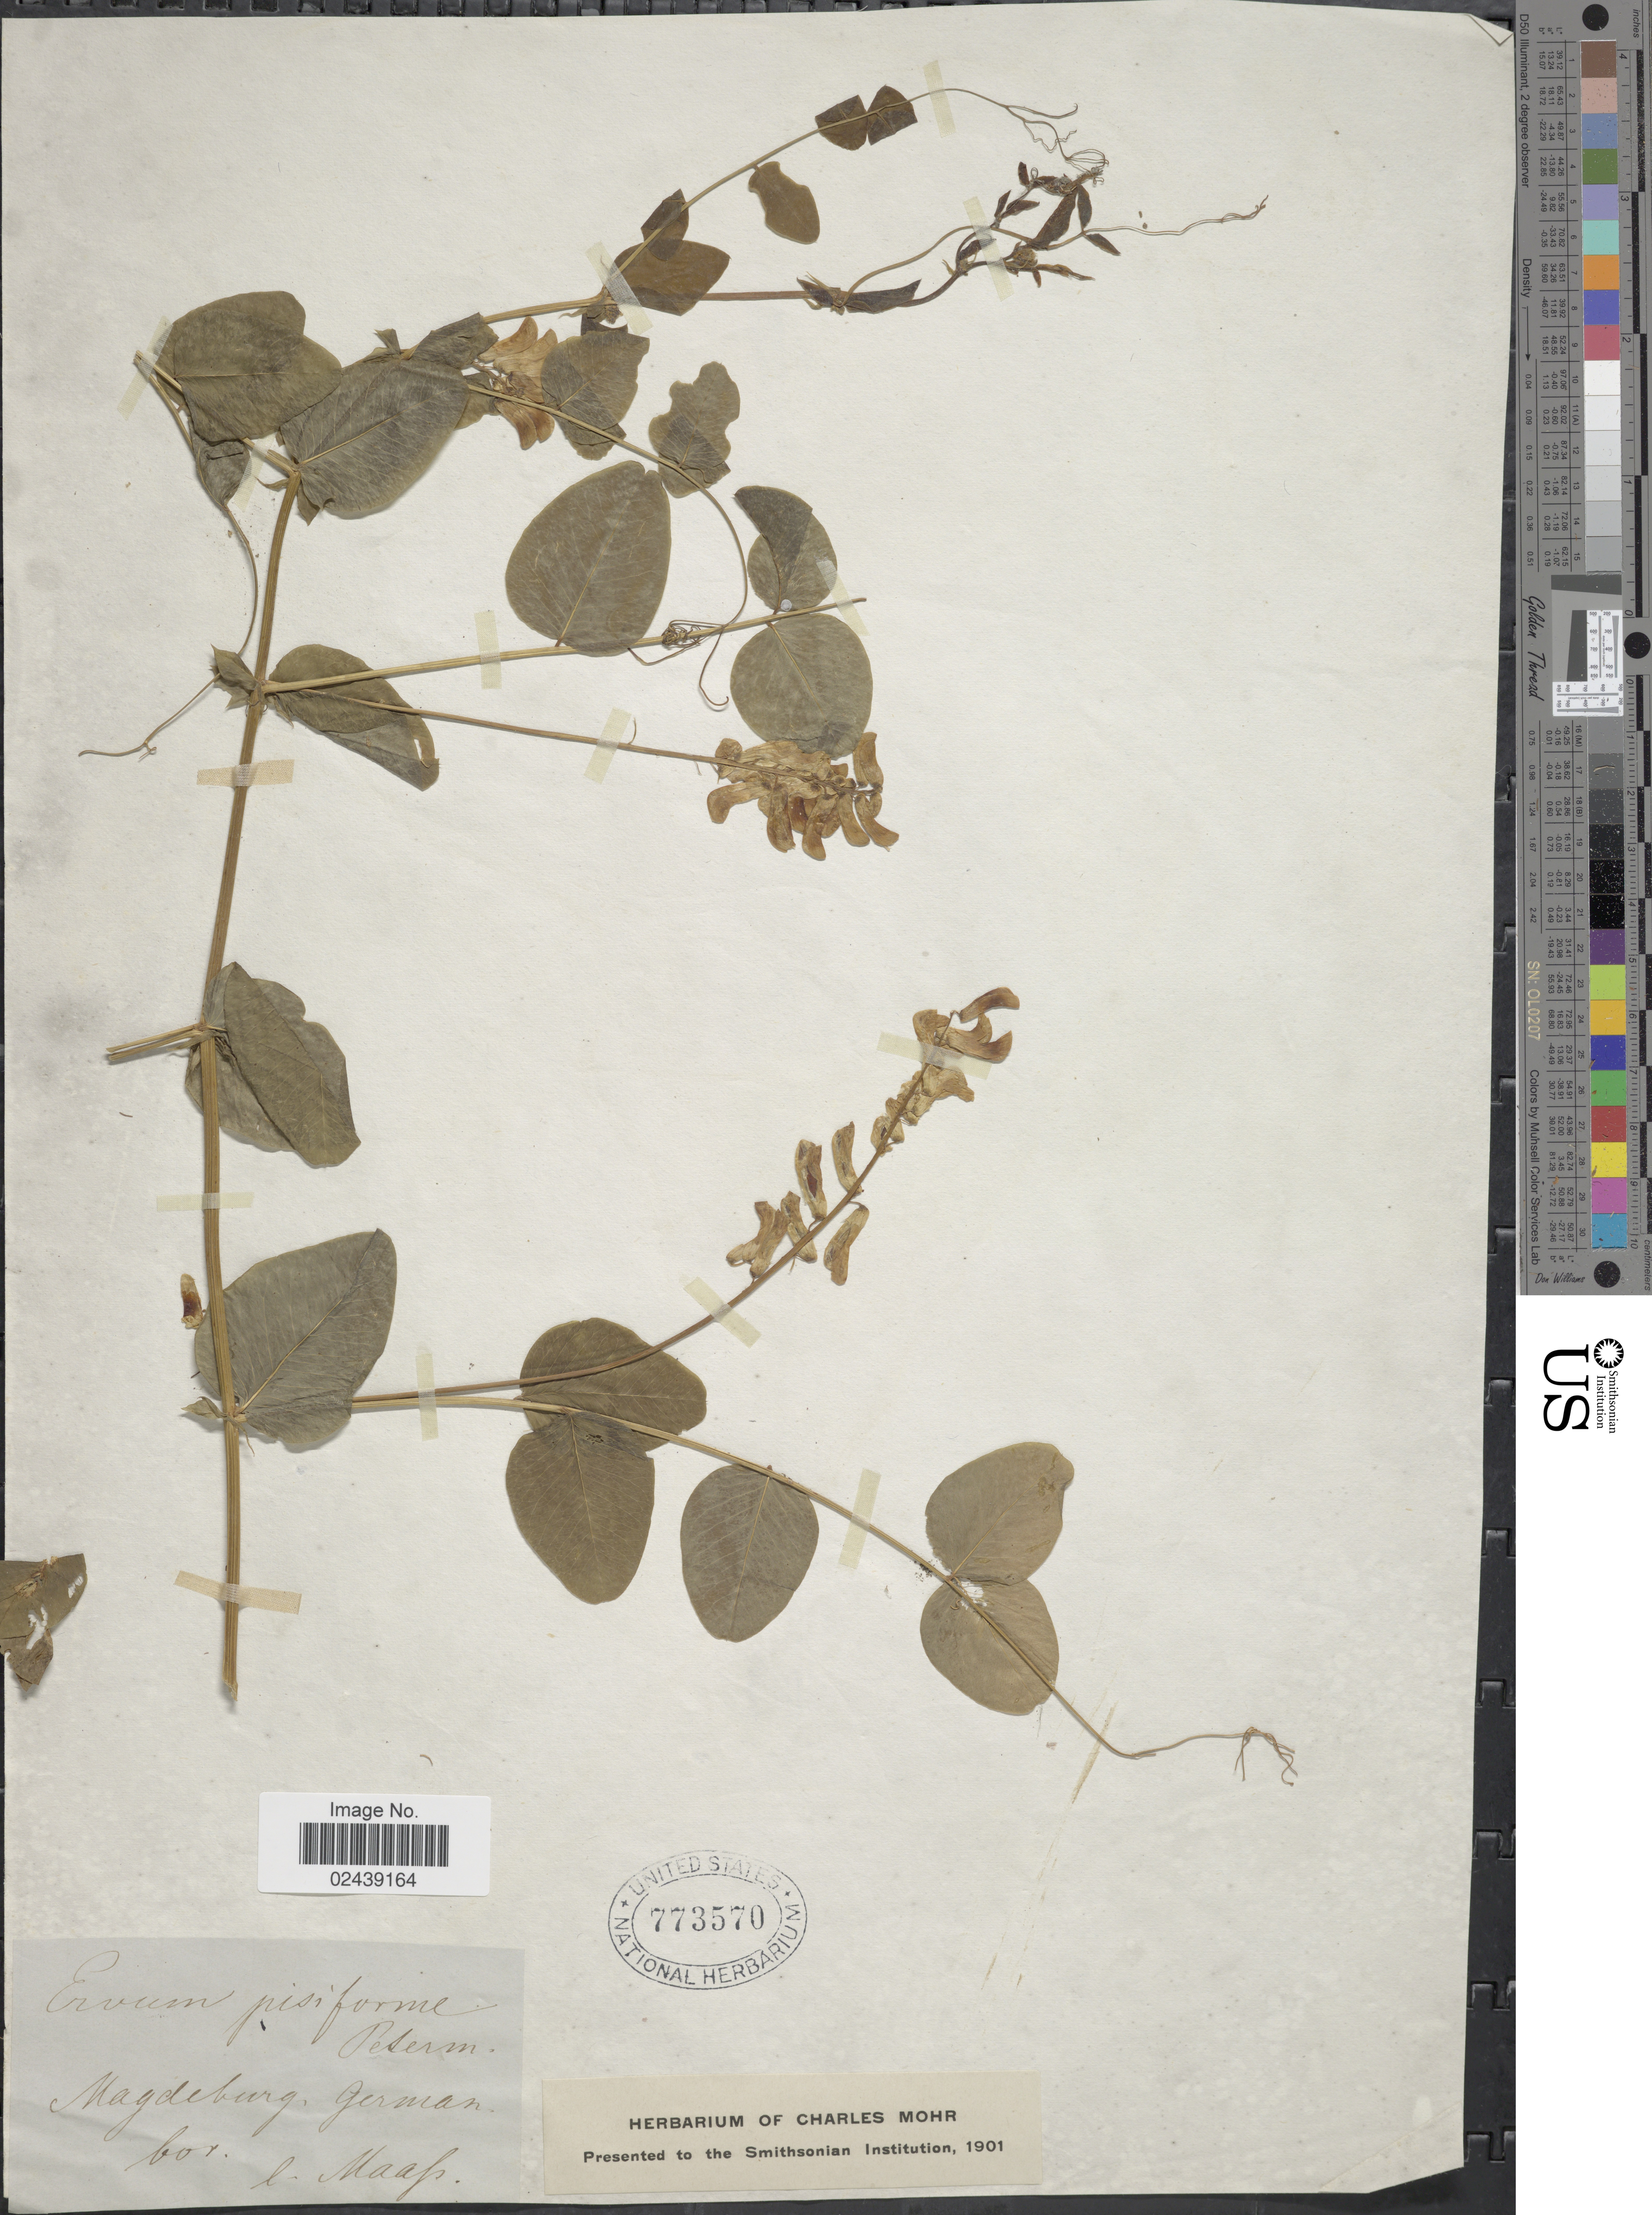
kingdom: Plantae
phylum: Tracheophyta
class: Magnoliopsida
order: Fabales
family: Fabaceae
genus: Vicia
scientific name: Vicia pisiformis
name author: L.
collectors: -- Maas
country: Germany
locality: Magdeburg, German. bor.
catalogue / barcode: US 773570